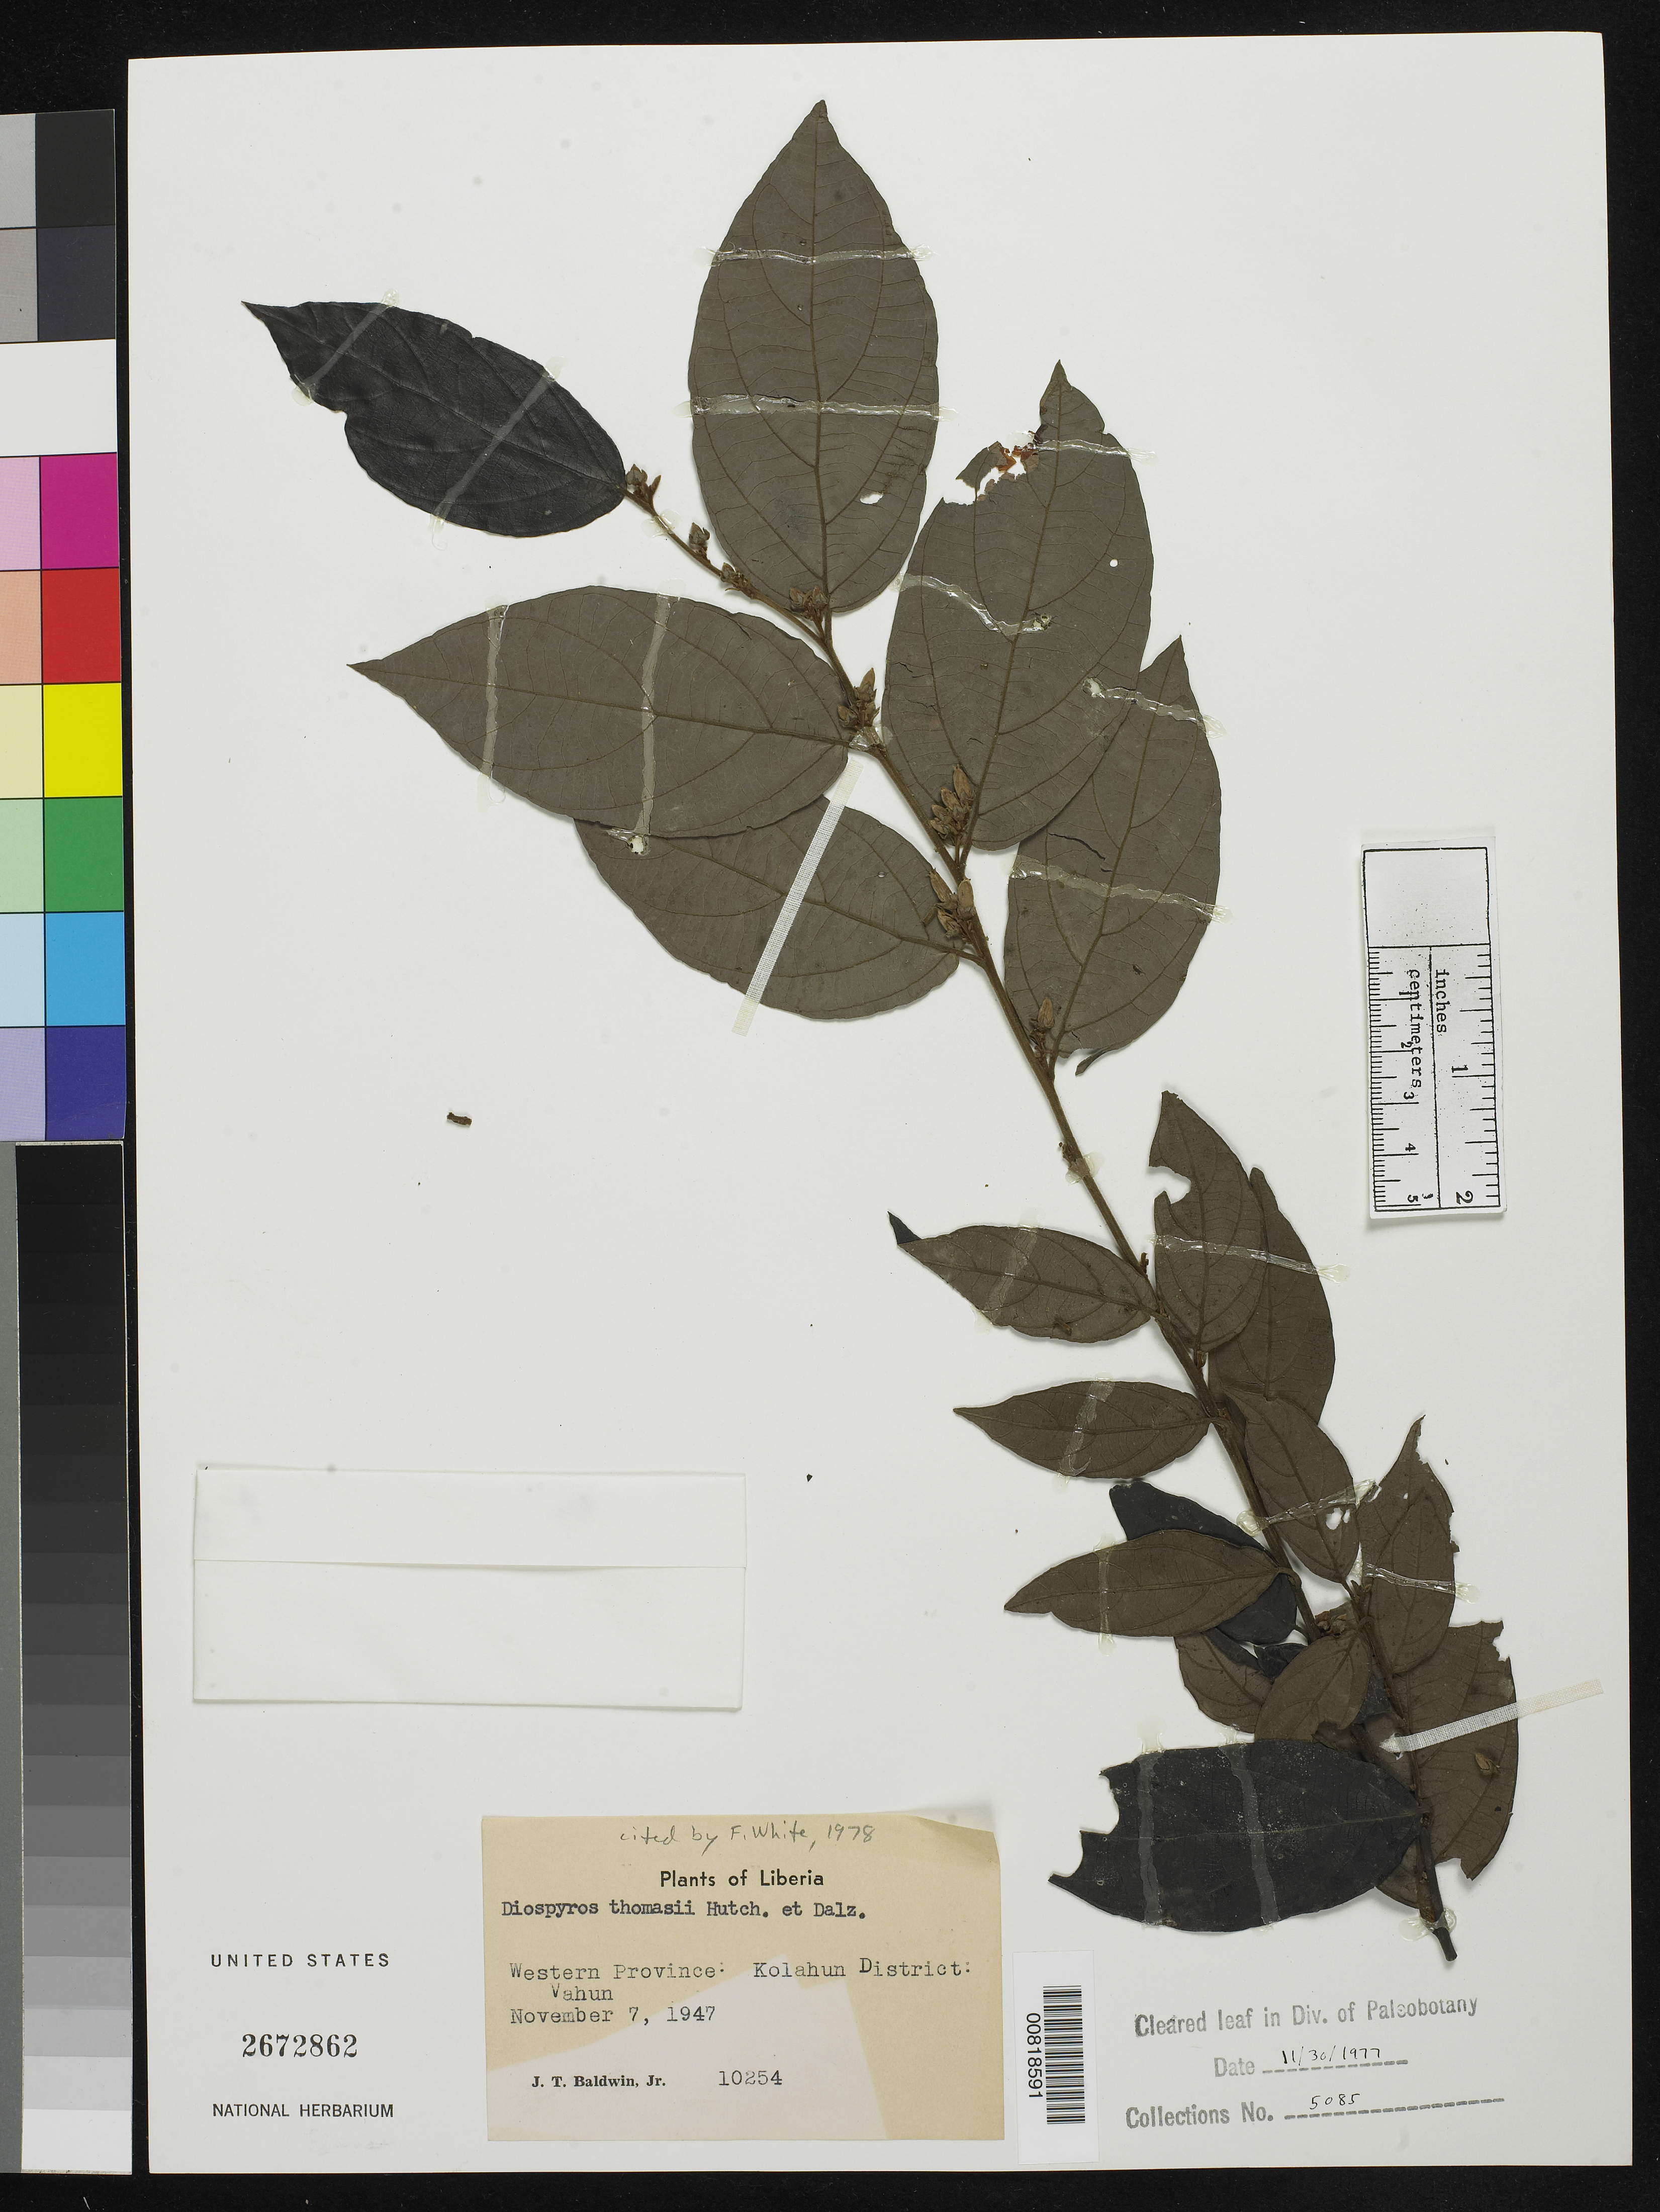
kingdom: Plantae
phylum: Tracheophyta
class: Magnoliopsida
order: Ericales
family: Ebenaceae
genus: Diospyros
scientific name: Diospyros thomasii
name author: Hutch. & Dalziel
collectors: J. T. Baldwin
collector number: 10254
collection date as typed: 7 Nov 1947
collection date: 1947-11-07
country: Liberia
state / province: Lofa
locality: Western Province: Kolahun District, Vahun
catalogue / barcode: US 2672862